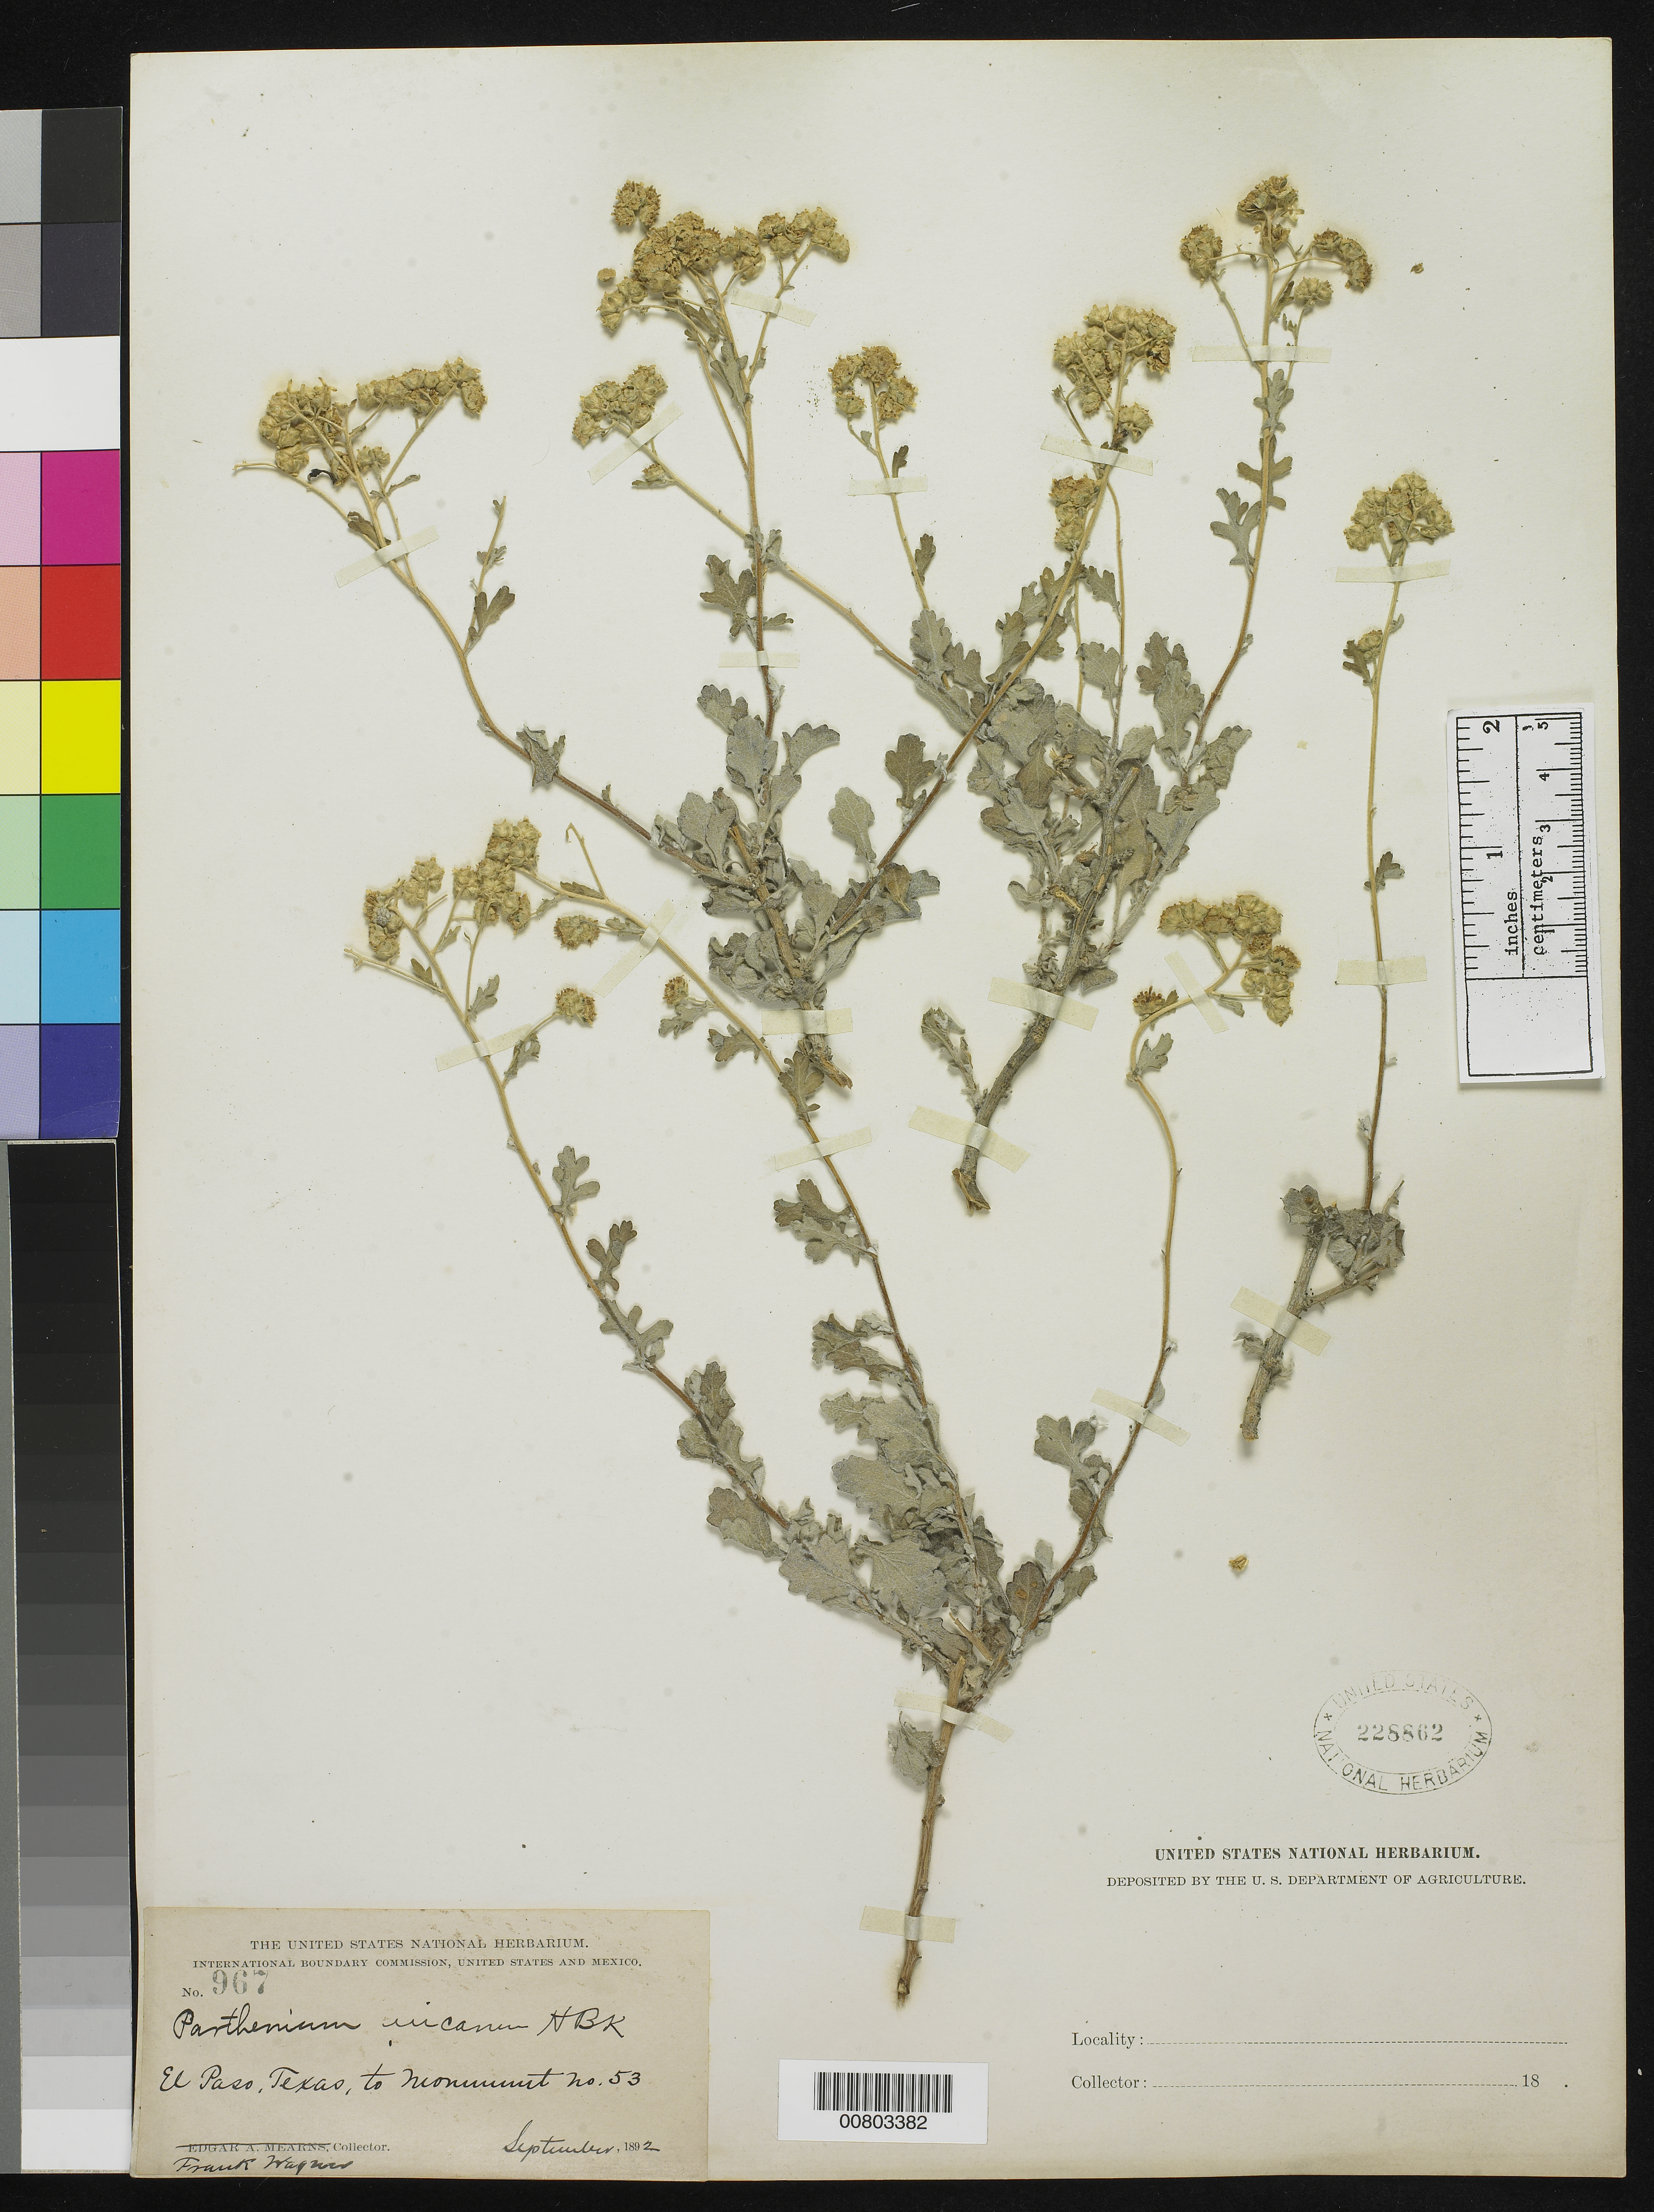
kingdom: Plantae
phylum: Tracheophyta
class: Magnoliopsida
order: Asterales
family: Asteraceae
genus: Parthenium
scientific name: Parthenium incanum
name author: Kunth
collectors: F. Wagner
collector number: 967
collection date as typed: Sep 1892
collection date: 1892-09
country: United States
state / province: Texas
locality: El Paso, Texas, to monument no. 53.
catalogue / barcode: US 228862